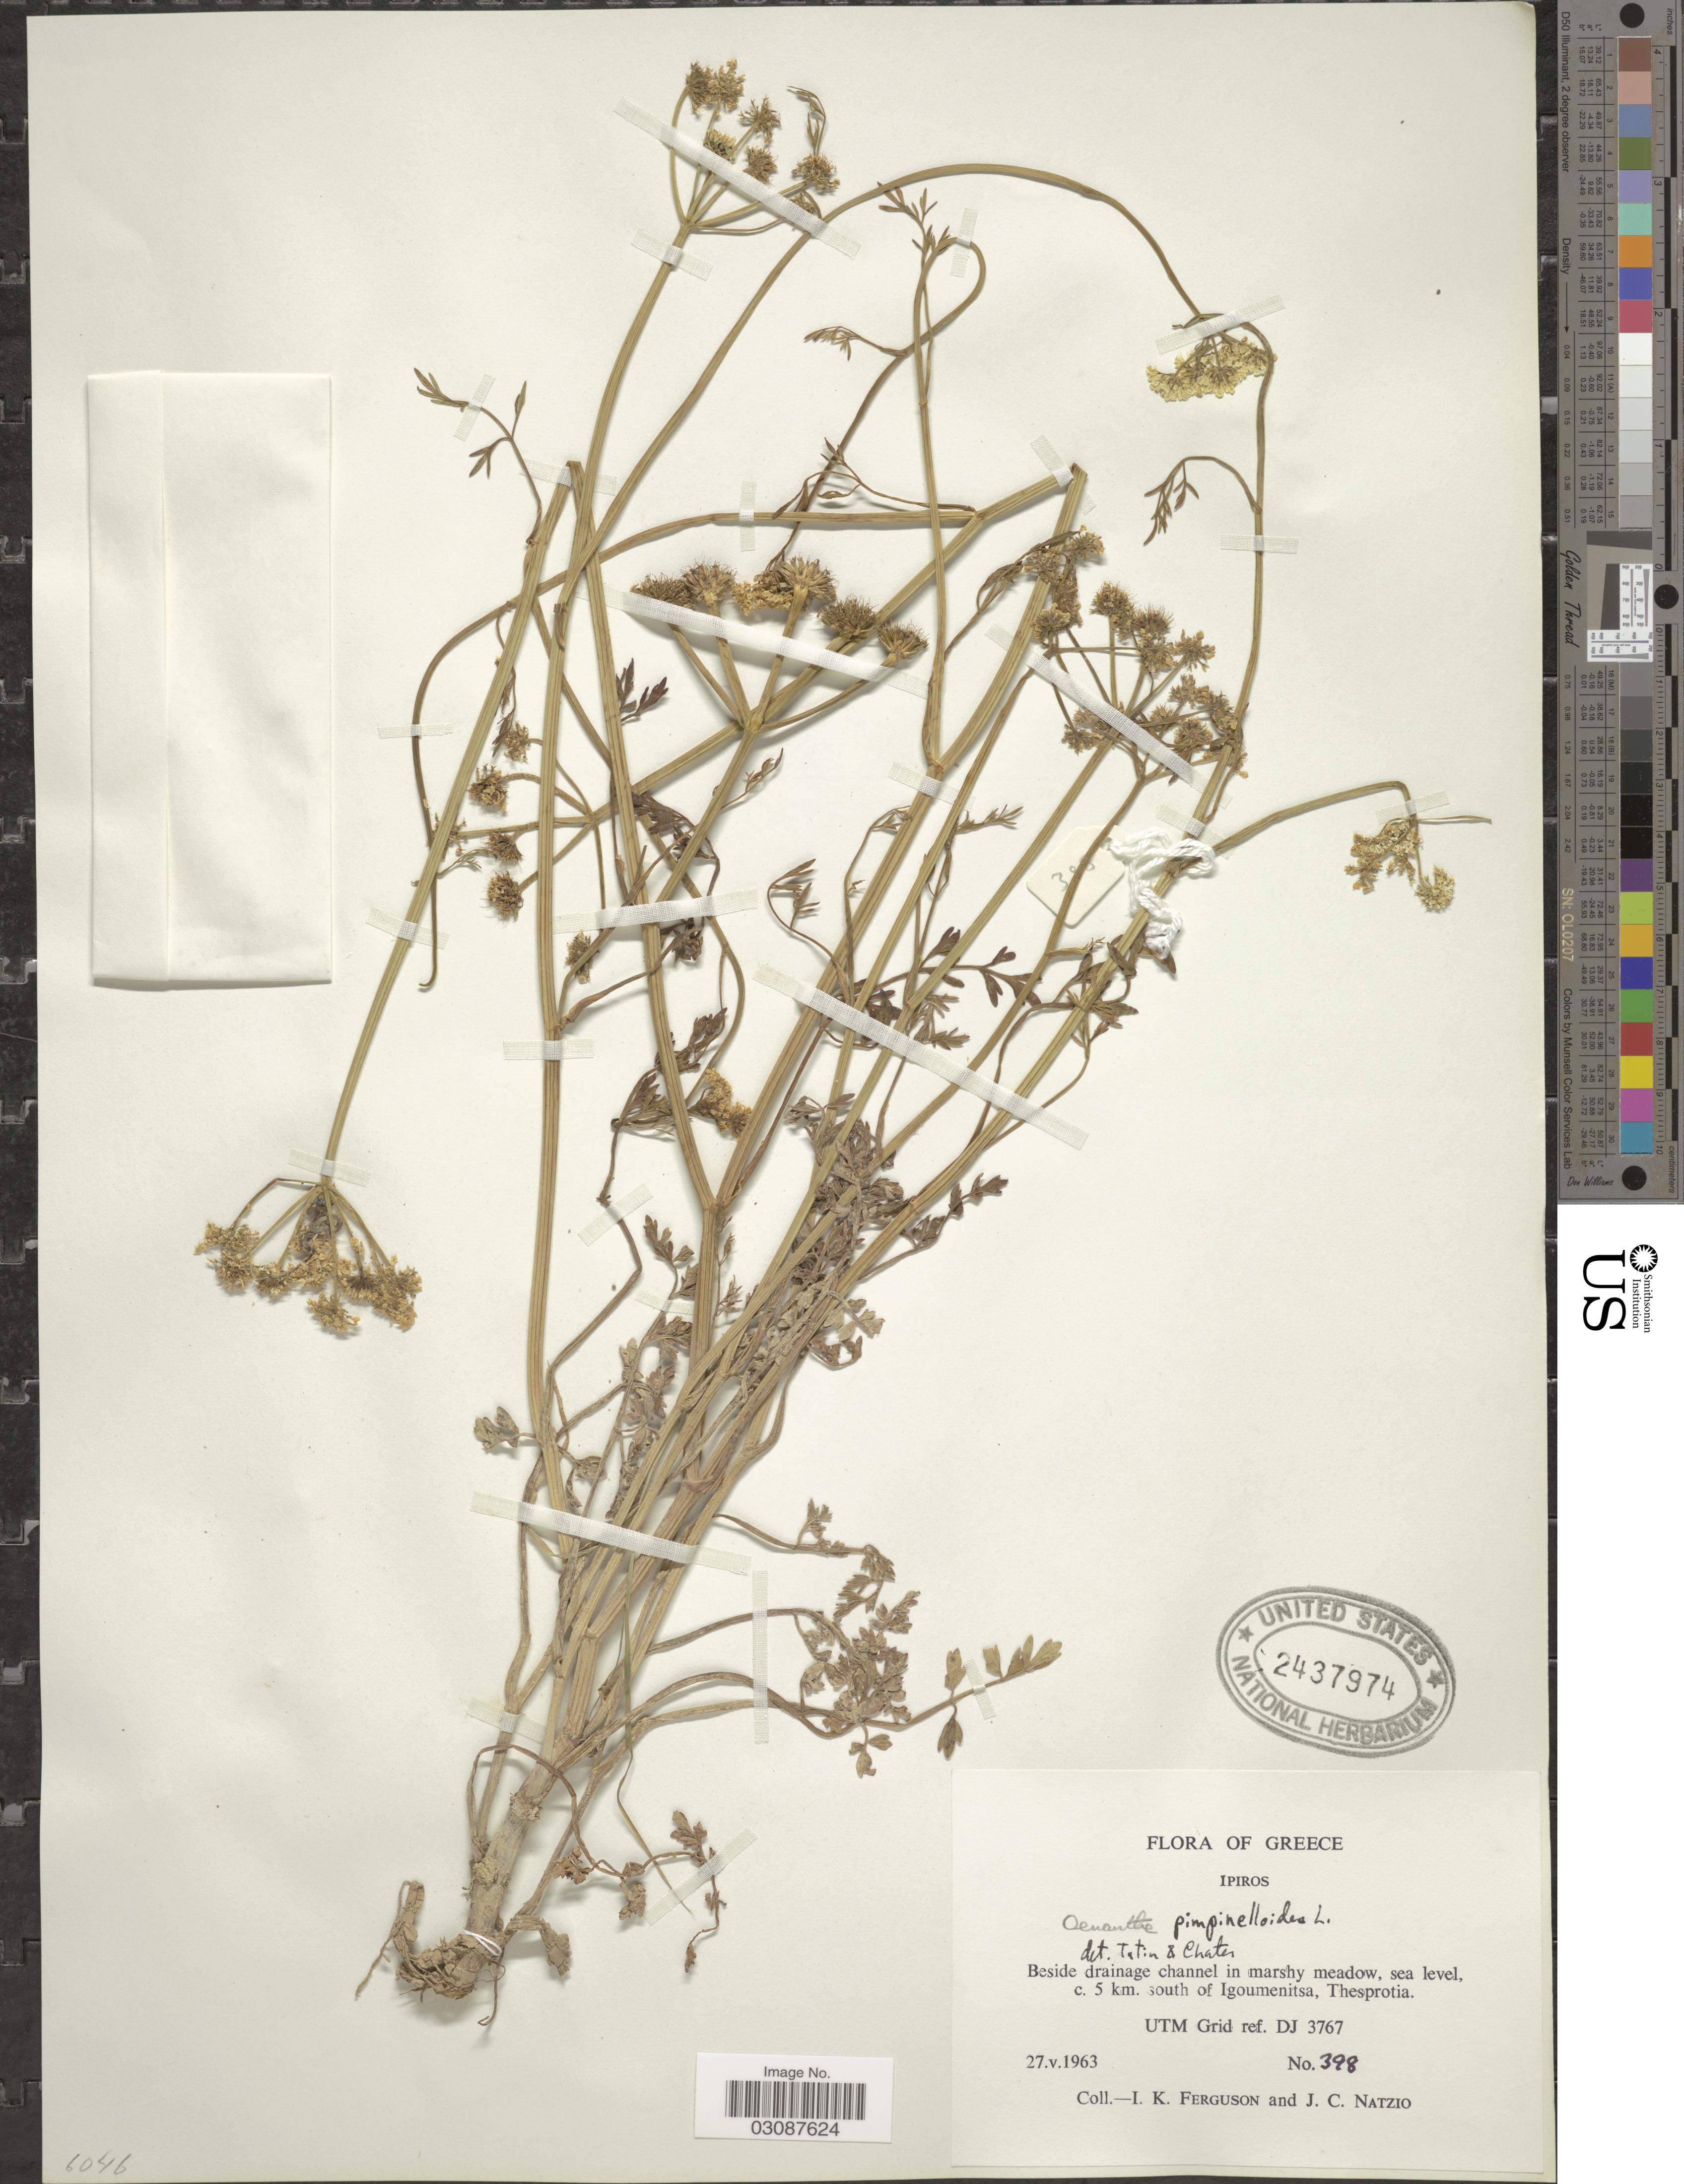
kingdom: Plantae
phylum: Tracheophyta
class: Magnoliopsida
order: Apiales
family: Apiaceae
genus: Oenanthe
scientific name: Oenanthe pimpinelloides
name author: L.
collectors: I. K. Ferguson & J. Natzio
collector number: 398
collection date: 1963-05-27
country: Greece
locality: Ipiros. Beside drainage channel in marshy meadow, sea level, c. 5 km. south of Igoumenitsa, Thesprotia. UTM Grid ref. DJ 3767.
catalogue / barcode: US 2437974